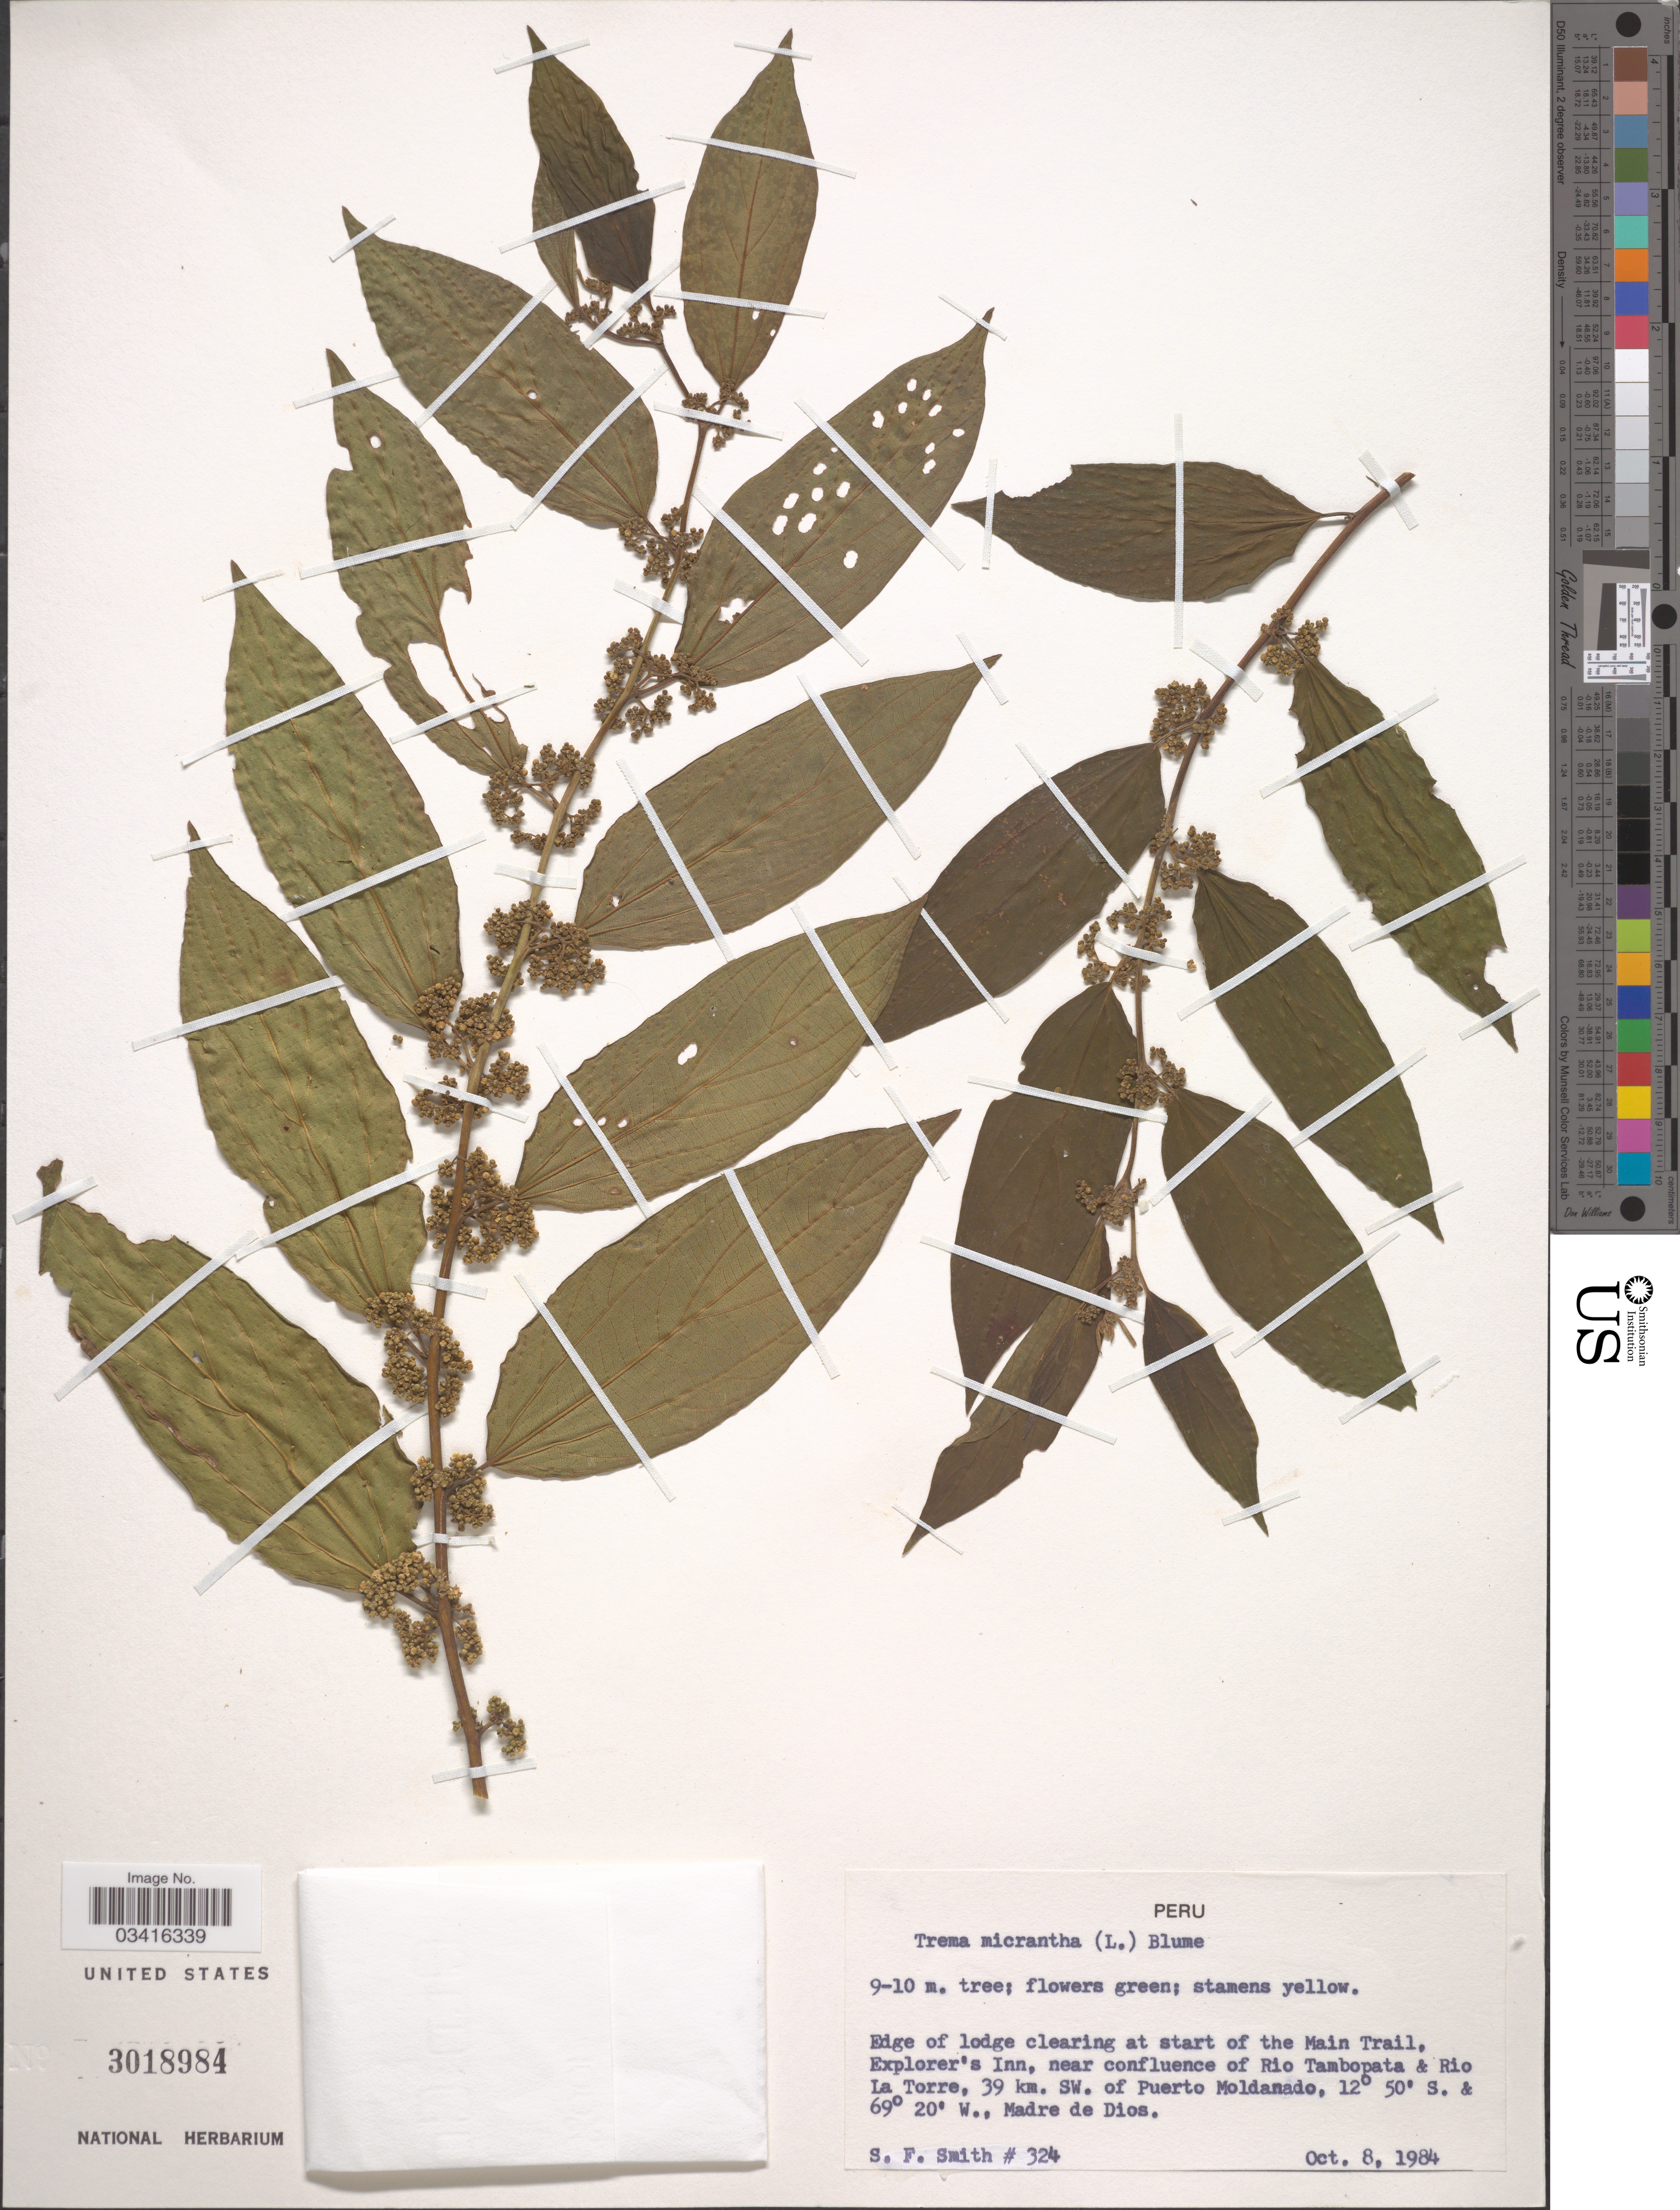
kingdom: Plantae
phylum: Tracheophyta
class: Magnoliopsida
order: Rosales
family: Cannabaceae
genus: Trema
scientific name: Trema micranthum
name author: (L.) Blume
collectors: S.F. Smith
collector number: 324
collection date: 1984-10-08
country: Peru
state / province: Madre de Dios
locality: Edge of lodge clearing at start of the Main Trail, Explorer's Inn, near confluence of Rio Tambopata & Rio La Torre, 39 km. SW. of Puerto Moldanado.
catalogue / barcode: US 3018984